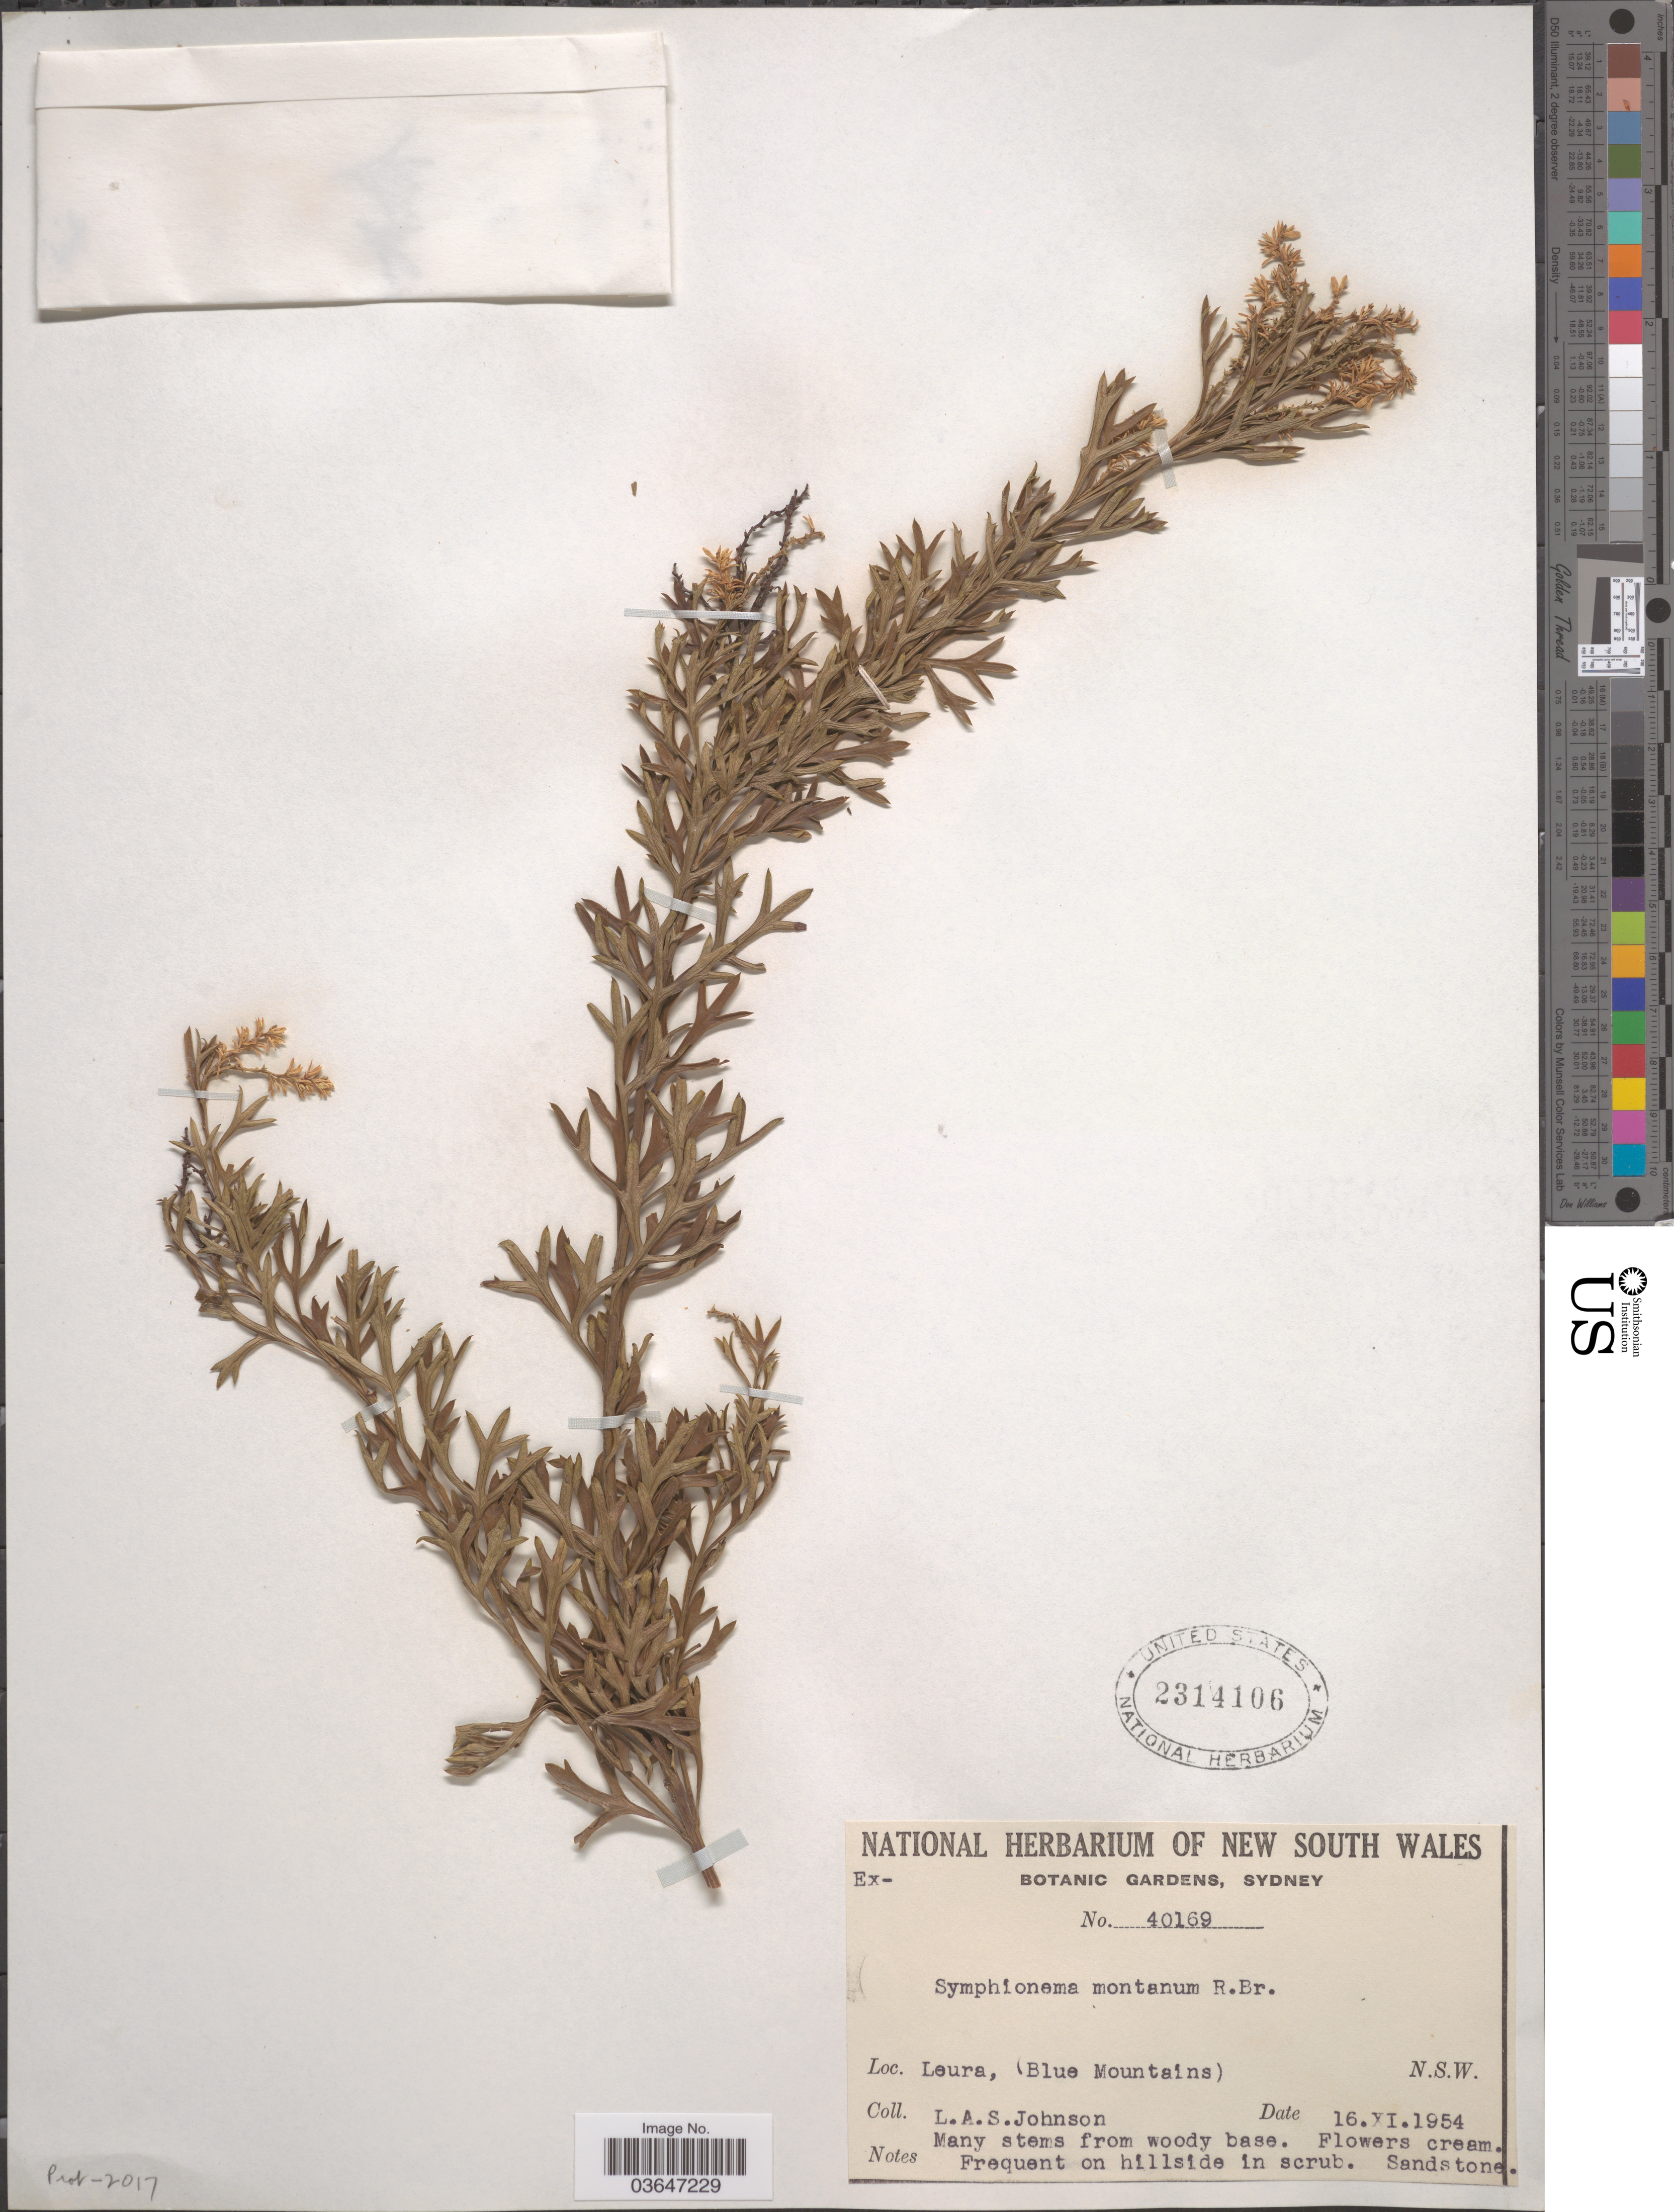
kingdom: Plantae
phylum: Tracheophyta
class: Magnoliopsida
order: Proteales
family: Proteaceae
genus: Symphyonema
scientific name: Symphyonema montanum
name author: R. Br.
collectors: L. A. S. Johnson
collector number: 40169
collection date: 1954-11-16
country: Australia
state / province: New South Wales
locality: Leura, (Blue Mountains).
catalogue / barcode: US 2314106